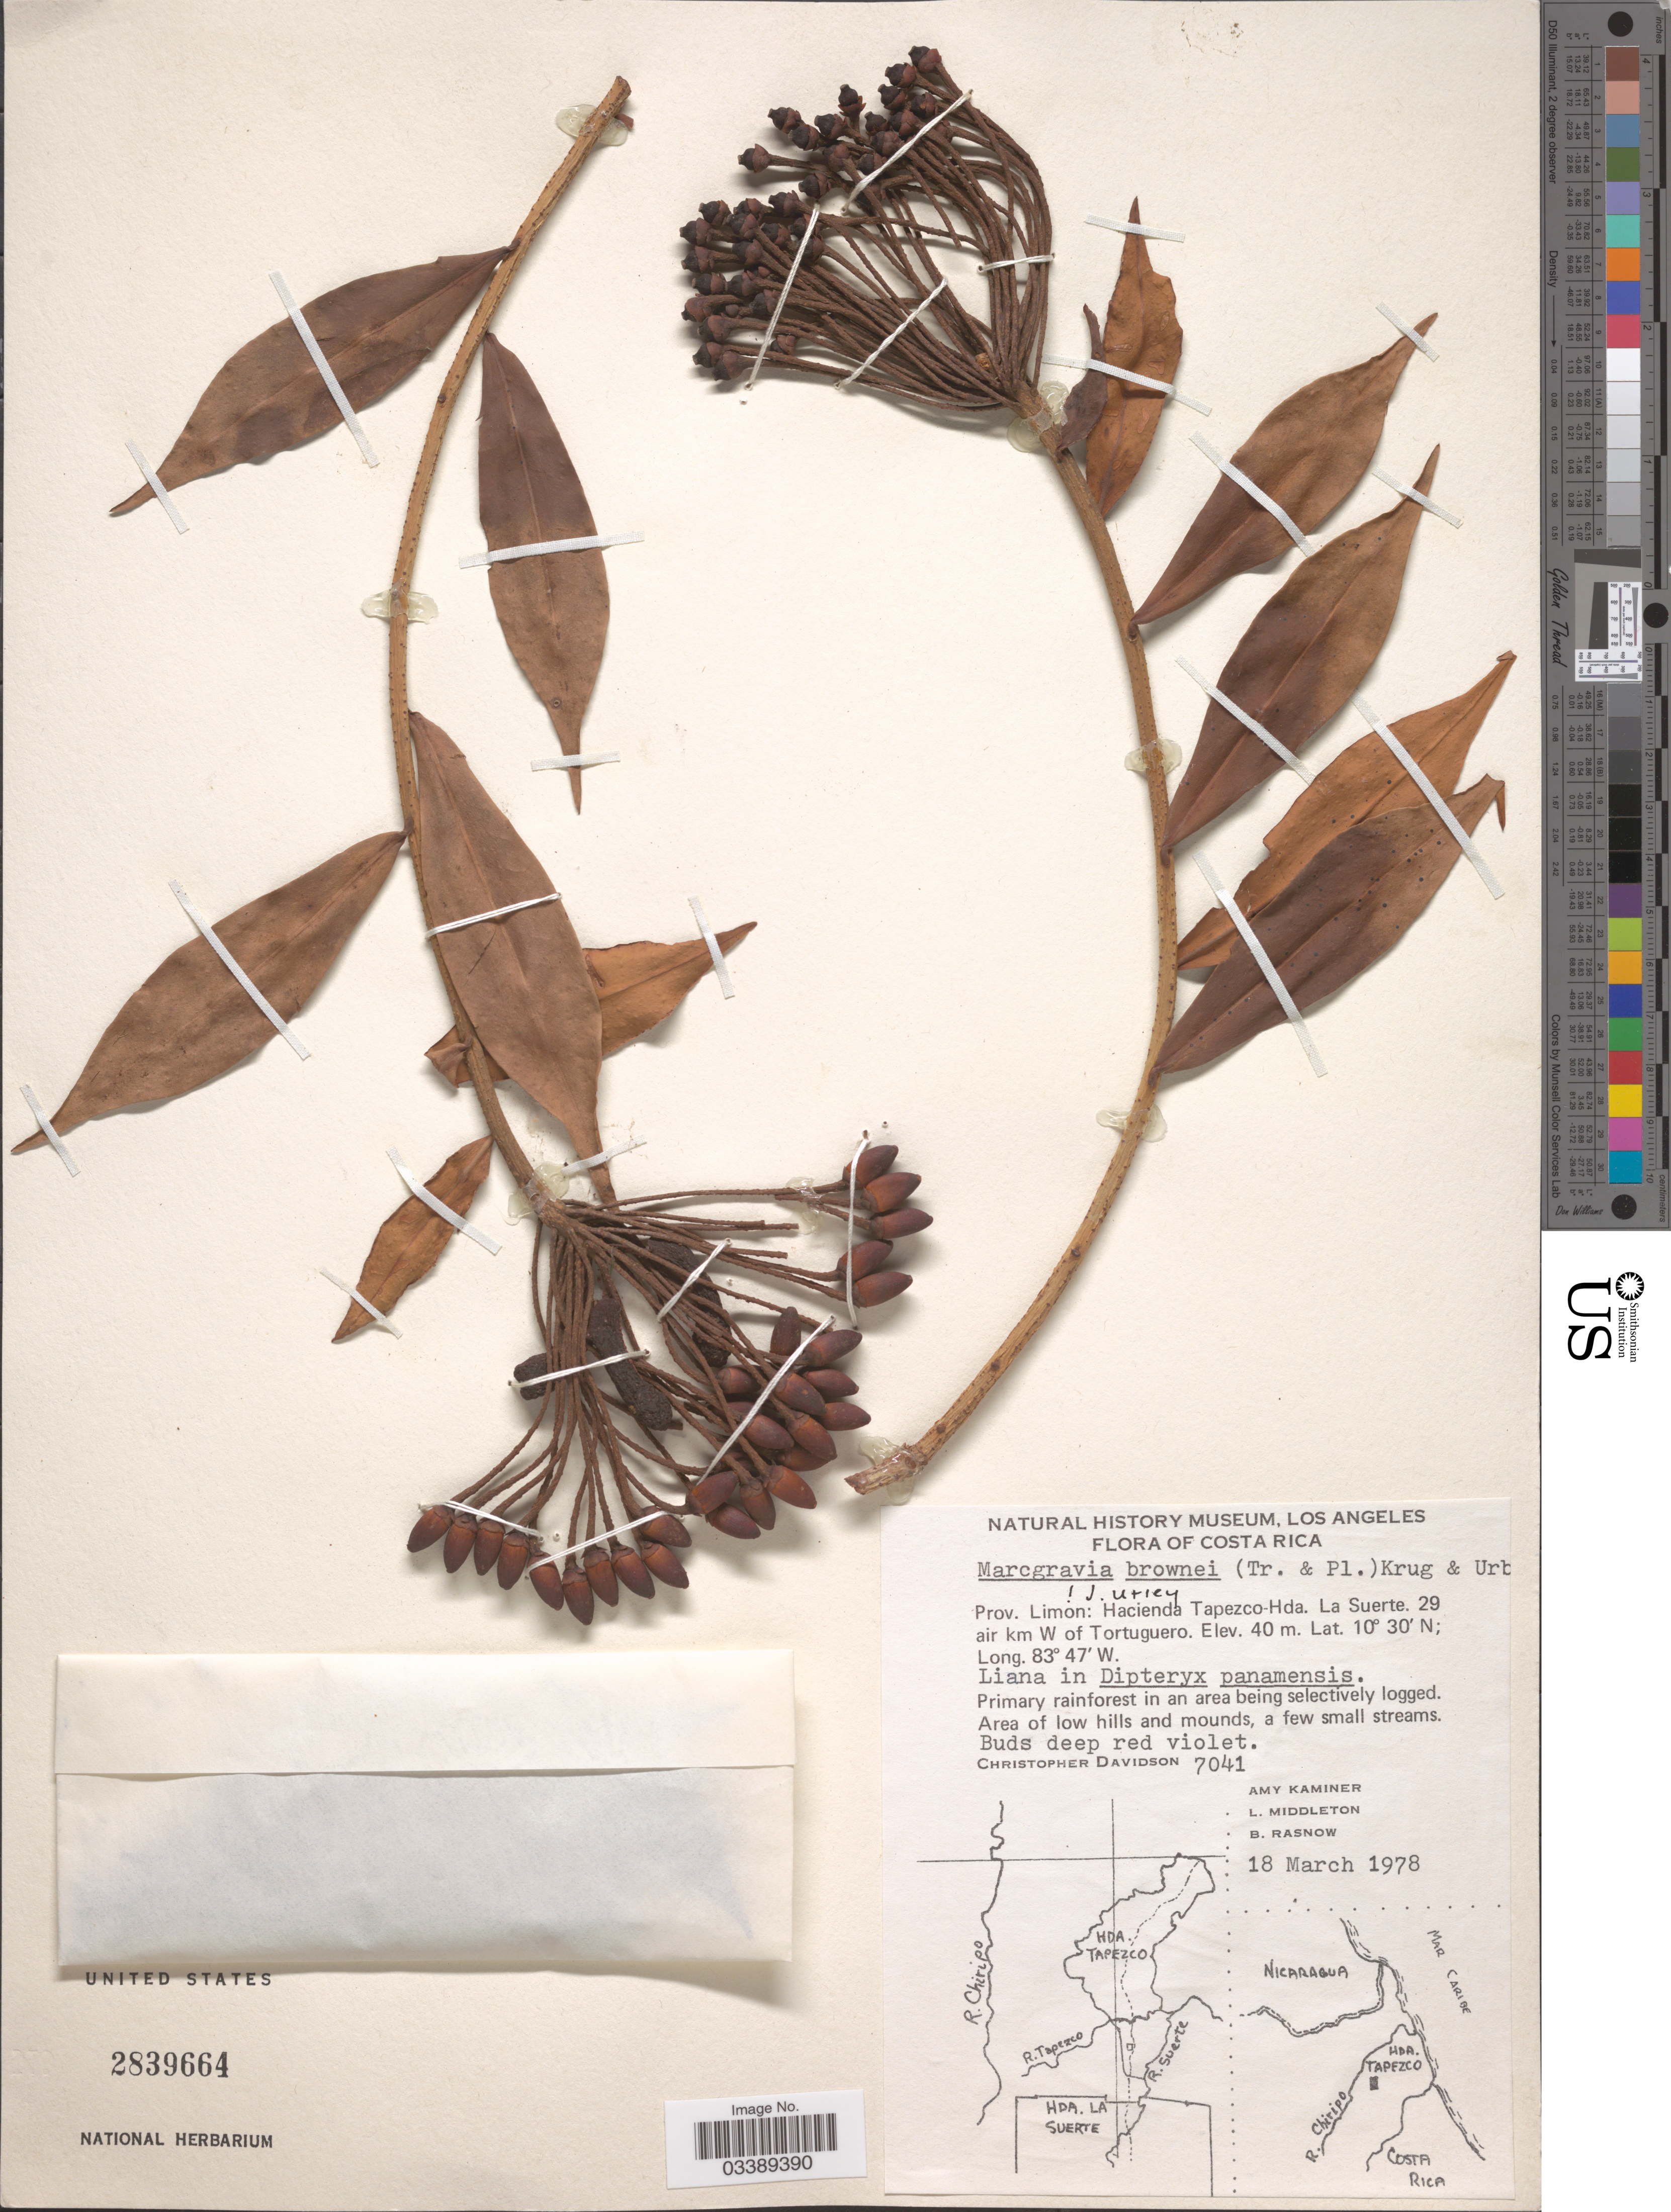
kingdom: Plantae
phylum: Tracheophyta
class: Magnoliopsida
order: Ericales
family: Marcgraviaceae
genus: Marcgravia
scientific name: Marcgravia brownei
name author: (Triana & Planch.) Krug & Urb.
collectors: C. Davidson, A. Kaminer, L. Middleton & B. Rasnow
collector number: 7041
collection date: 1978-03-18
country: Costa Rica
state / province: Limón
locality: Hacienda Tapezco-Hda. La Suerte. 29 air km W of Tortuguero.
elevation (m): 40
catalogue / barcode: US 2839664